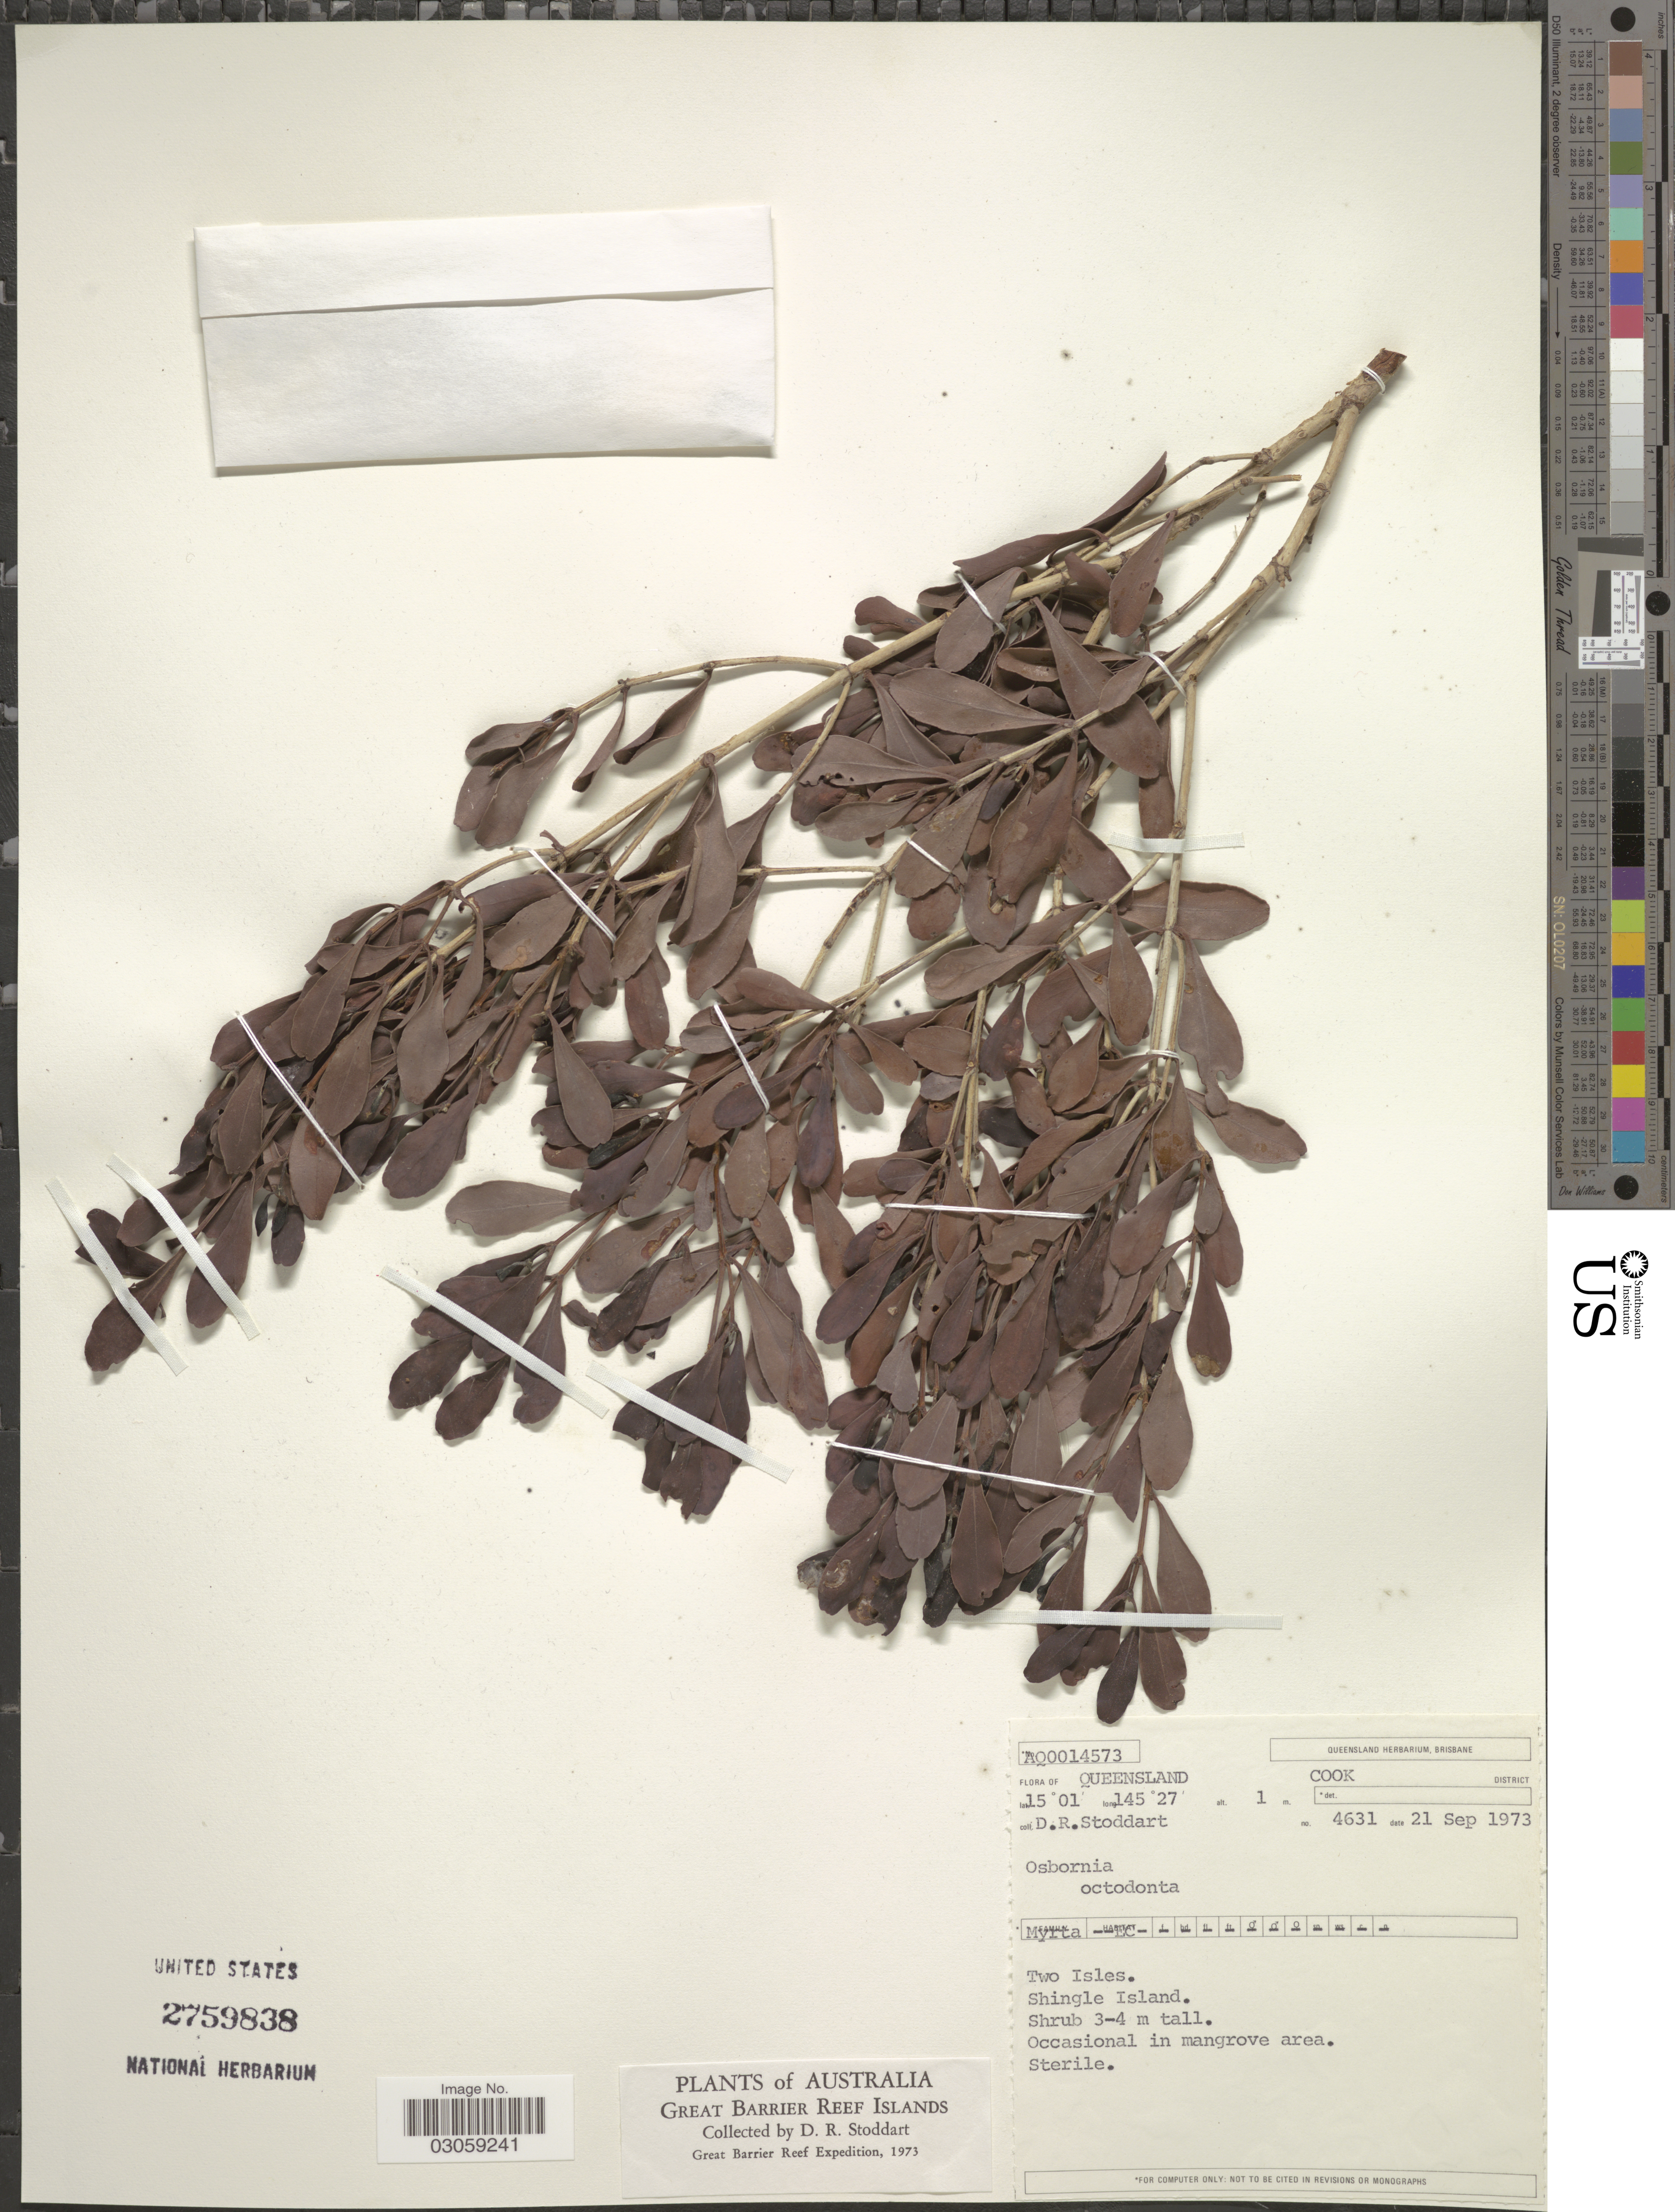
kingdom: Plantae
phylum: Tracheophyta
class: Magnoliopsida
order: Myrtales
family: Myrtaceae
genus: Osbornia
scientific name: Osbornia octodonta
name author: F. Muell.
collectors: D. R. Stoddart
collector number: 4631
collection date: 1973-09-21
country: Australia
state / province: Queensland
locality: Cook District. Two Isles. Shingle Island.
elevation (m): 1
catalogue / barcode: US 2759838